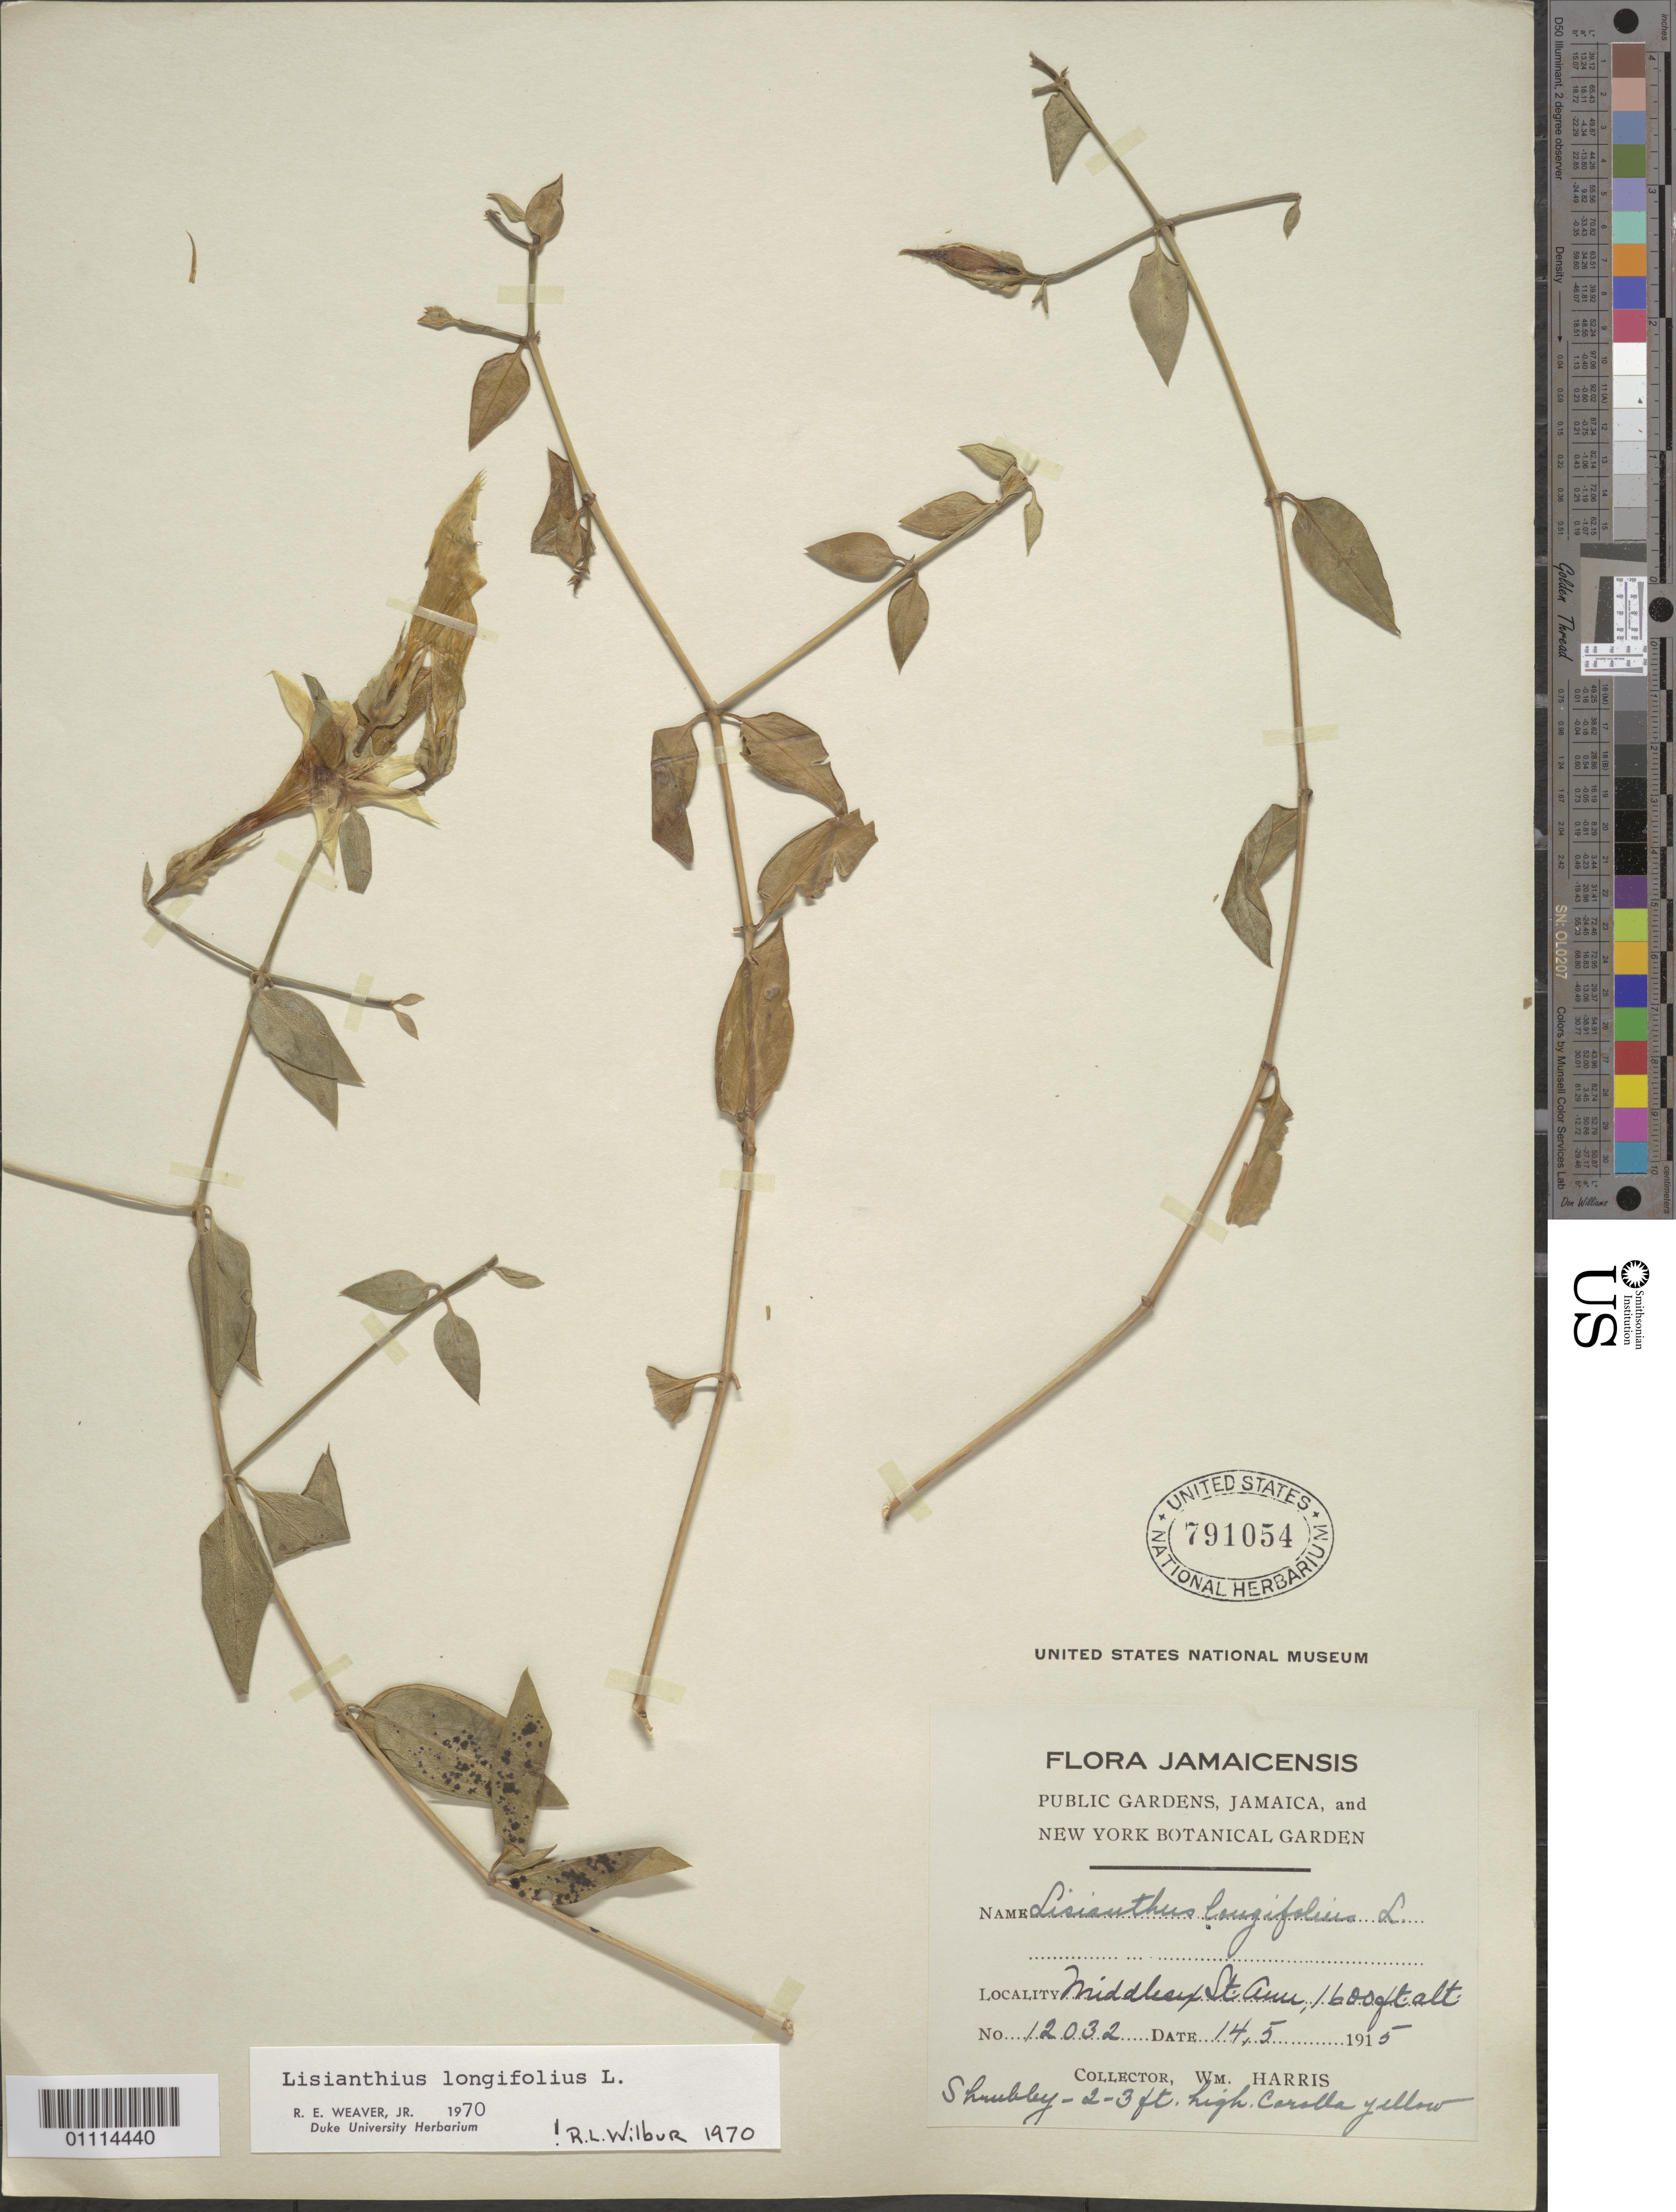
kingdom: Plantae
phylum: Tracheophyta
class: Magnoliopsida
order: Gentianales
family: Gentianaceae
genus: Lisianthius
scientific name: Lisianthius longifolius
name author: L.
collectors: W. Harris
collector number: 12032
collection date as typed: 14 May 1915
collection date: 1915-05-14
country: Jamaica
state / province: Saint Ann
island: Jamaica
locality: Middlesex, St. Ann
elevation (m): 488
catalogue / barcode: US 791054